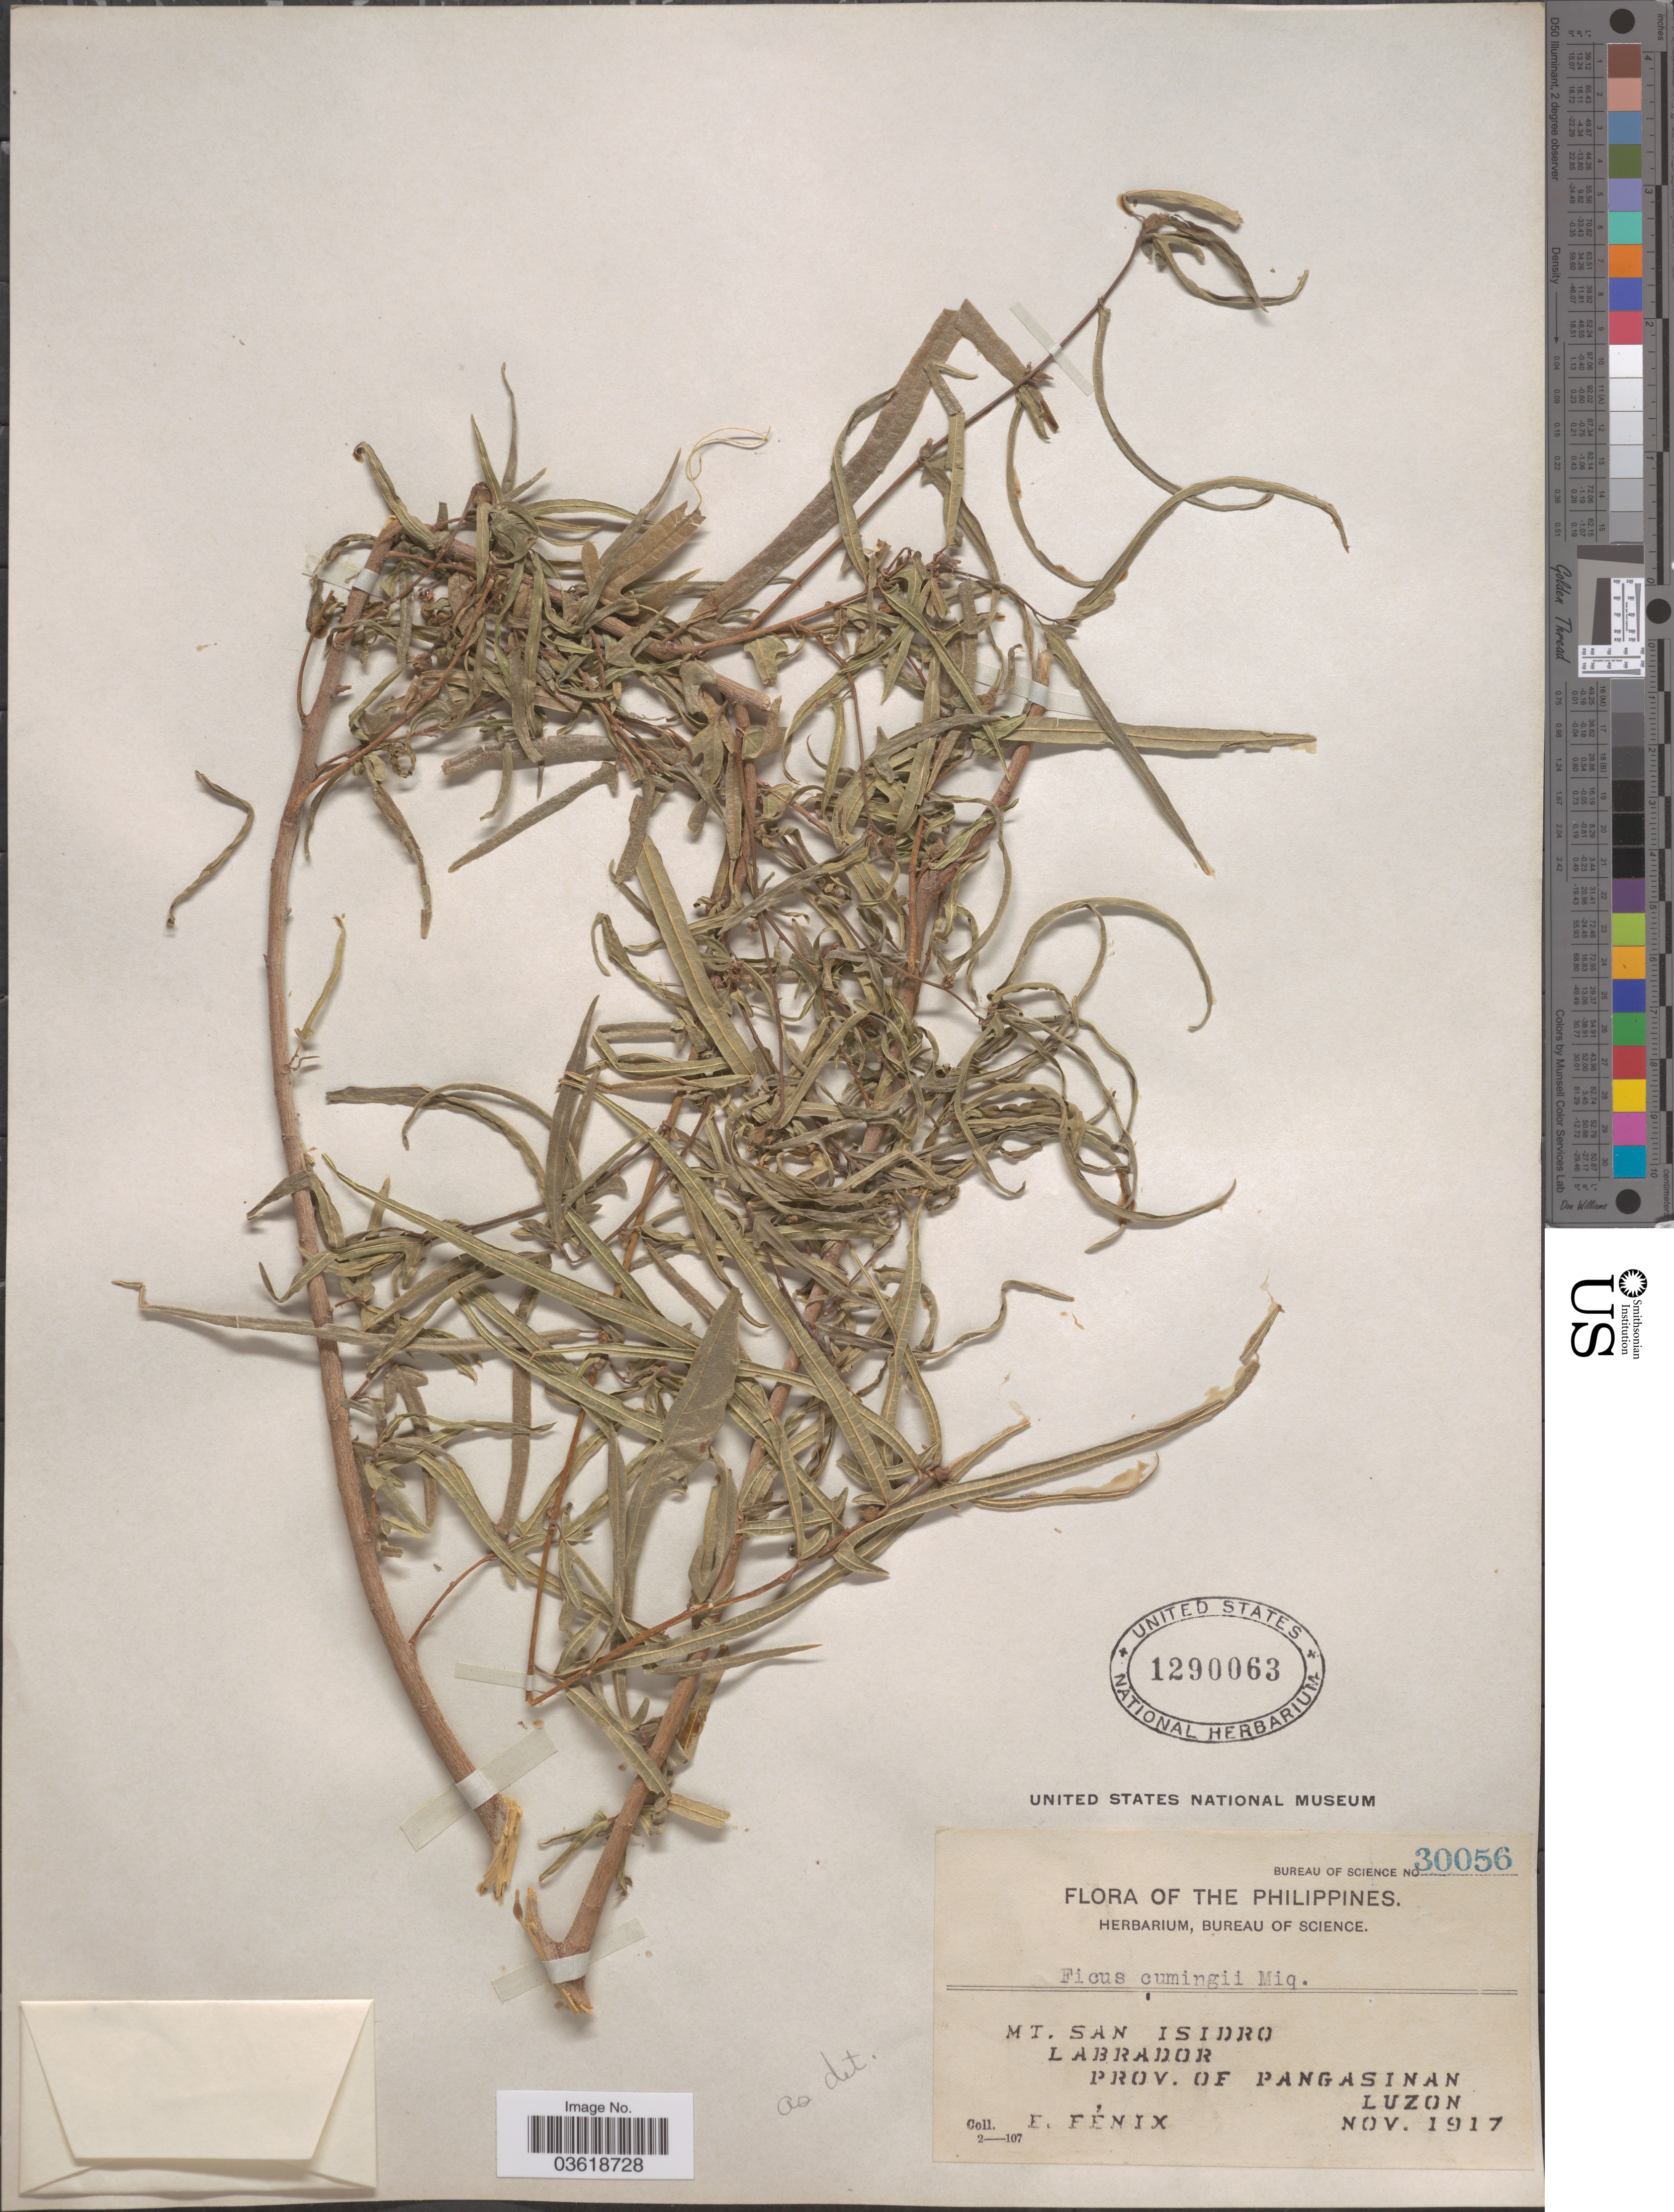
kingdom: Plantae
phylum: Tracheophyta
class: Magnoliopsida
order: Rosales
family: Moraceae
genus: Ficus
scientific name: Ficus cumingii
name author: Miq.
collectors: E. Fenix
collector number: Bureau of Science 30056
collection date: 1917-11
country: Philippines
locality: Mt. San Isidro. Labrador. Prov. of Pangasinan. Luzon.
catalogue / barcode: US 1290063